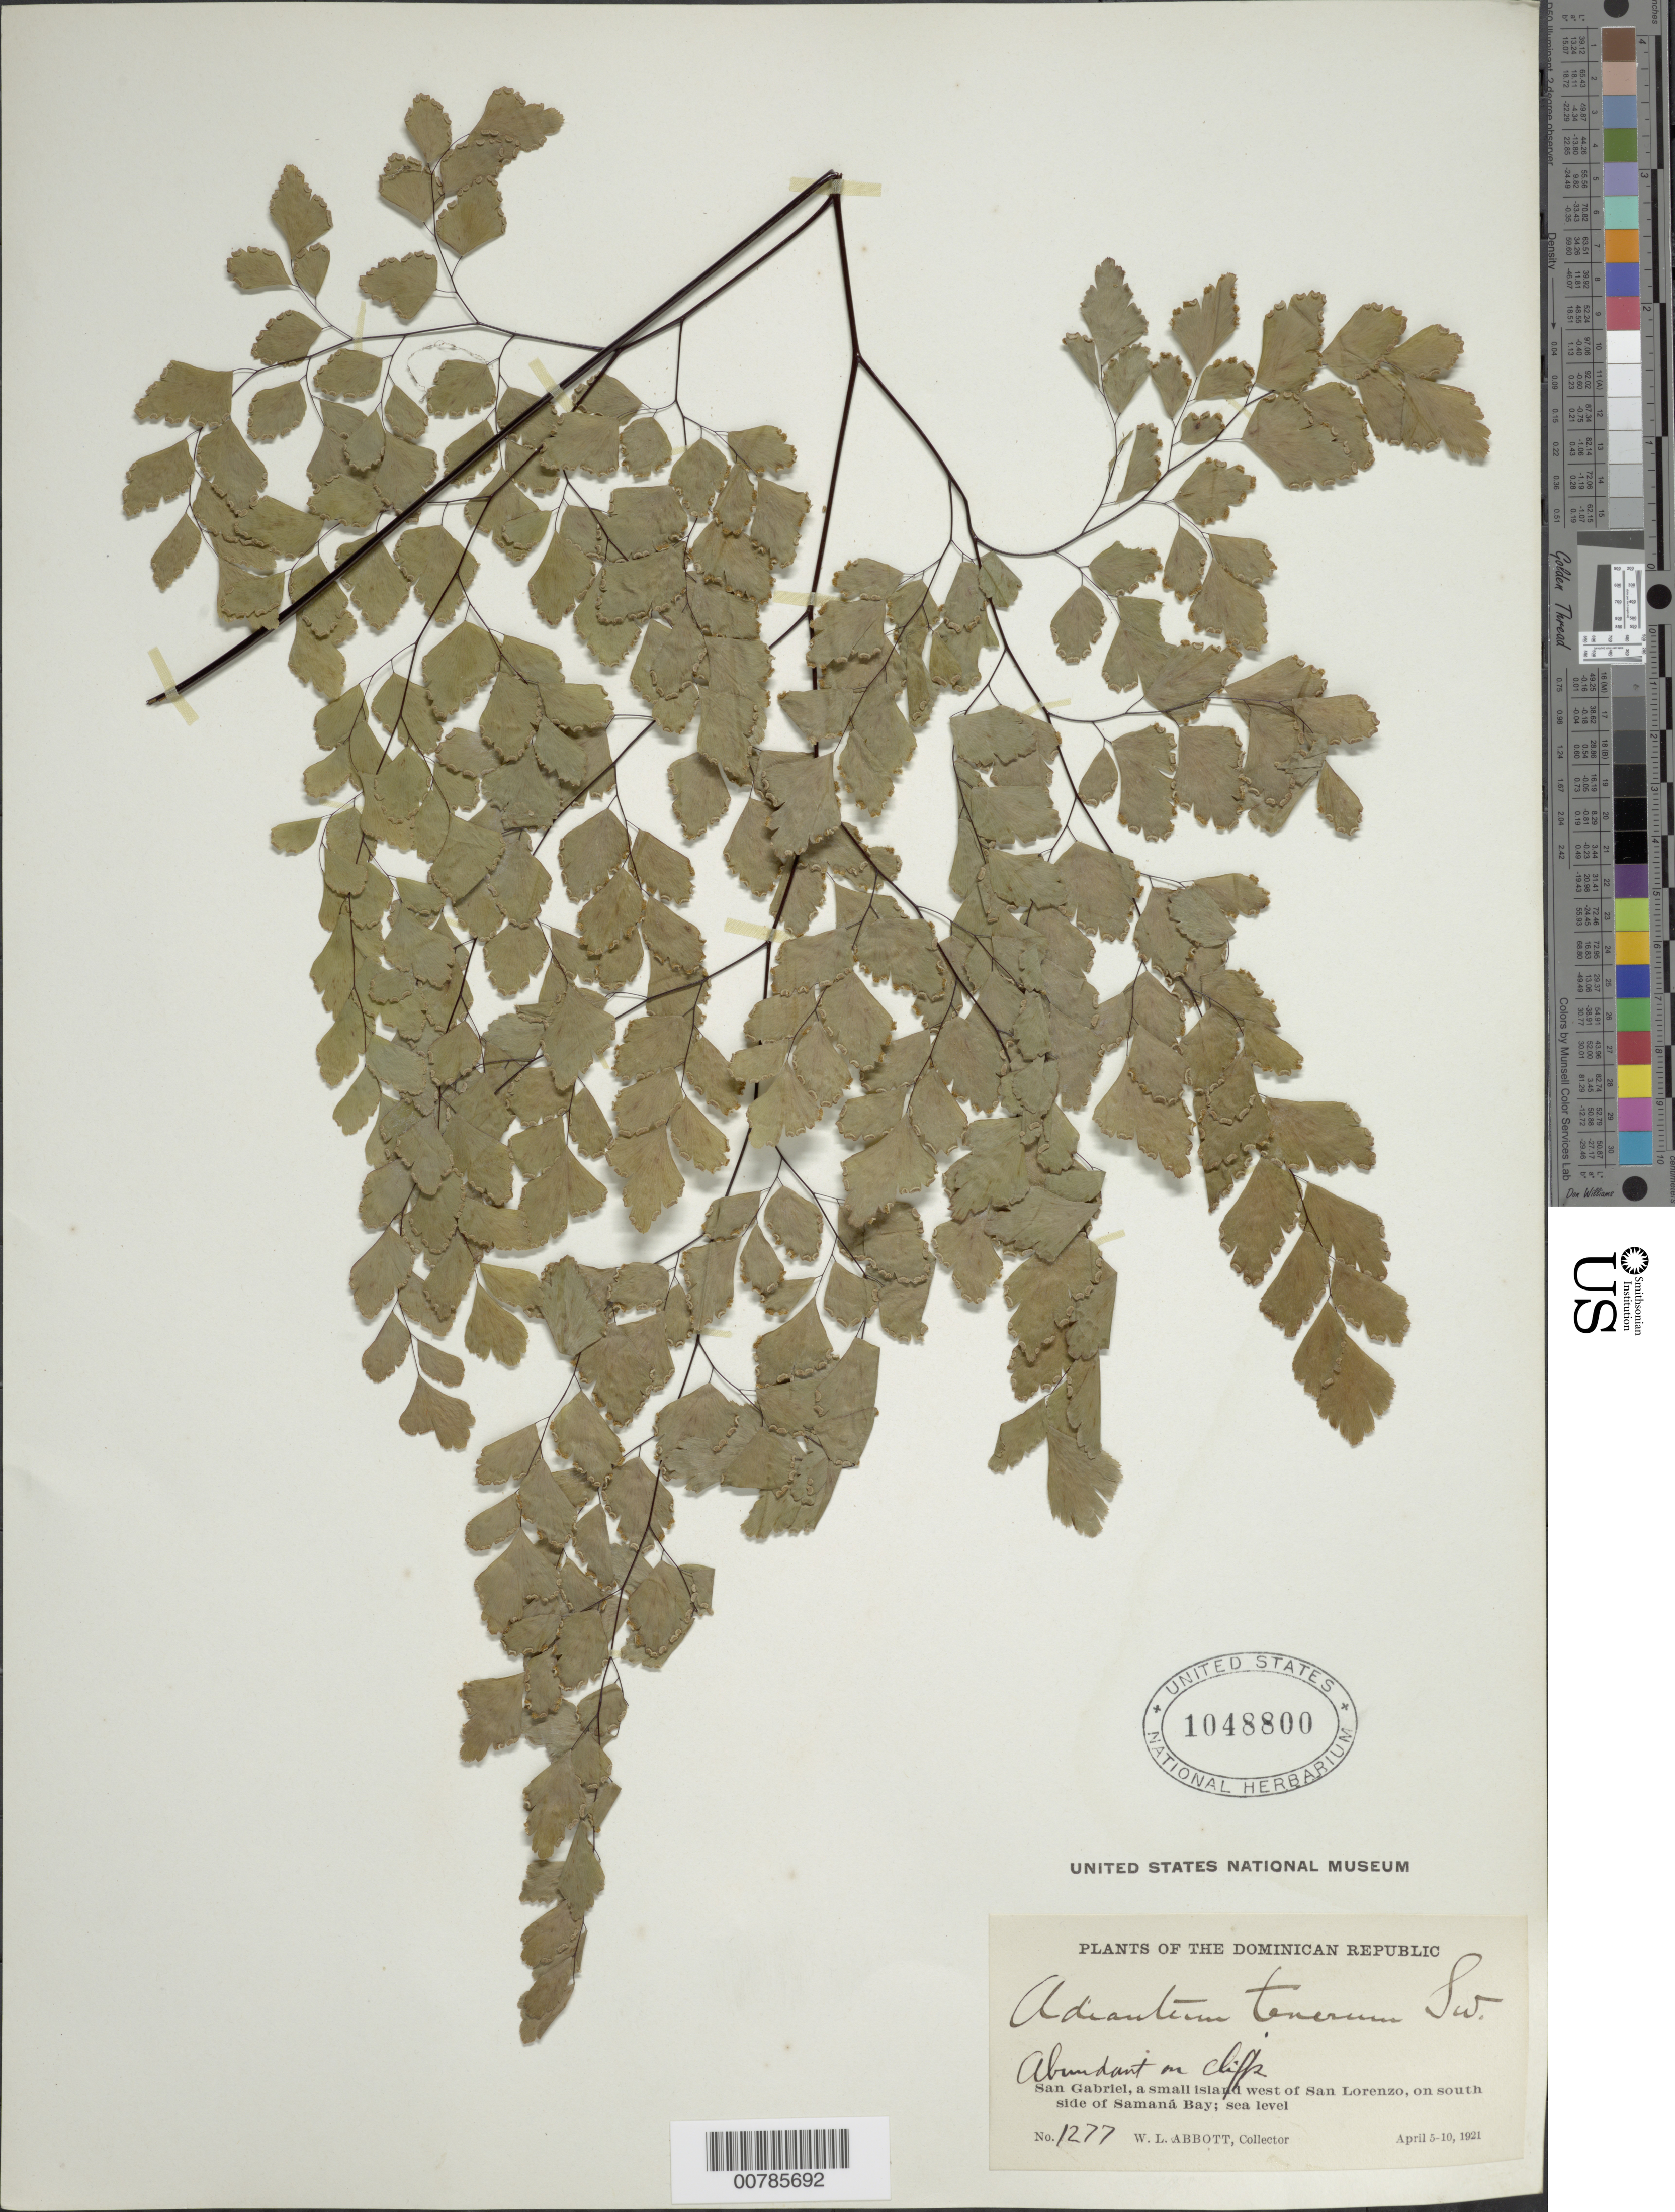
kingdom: Plantae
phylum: Tracheophyta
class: Polypodiopsida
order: Polypodiales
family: Pteridaceae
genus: Adiantum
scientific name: Adiantum tenerum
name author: Sw.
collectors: W. L. Abbott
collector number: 1277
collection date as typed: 05 Apr 1921 to 10 Apr 1921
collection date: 1921-04-05/1921-04-10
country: Dominican Republic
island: Hispaniola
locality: San Gabriel, small island W of San Lorenzo, S side of Samaná Bay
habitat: On cliffs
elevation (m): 0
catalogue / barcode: US 1048800